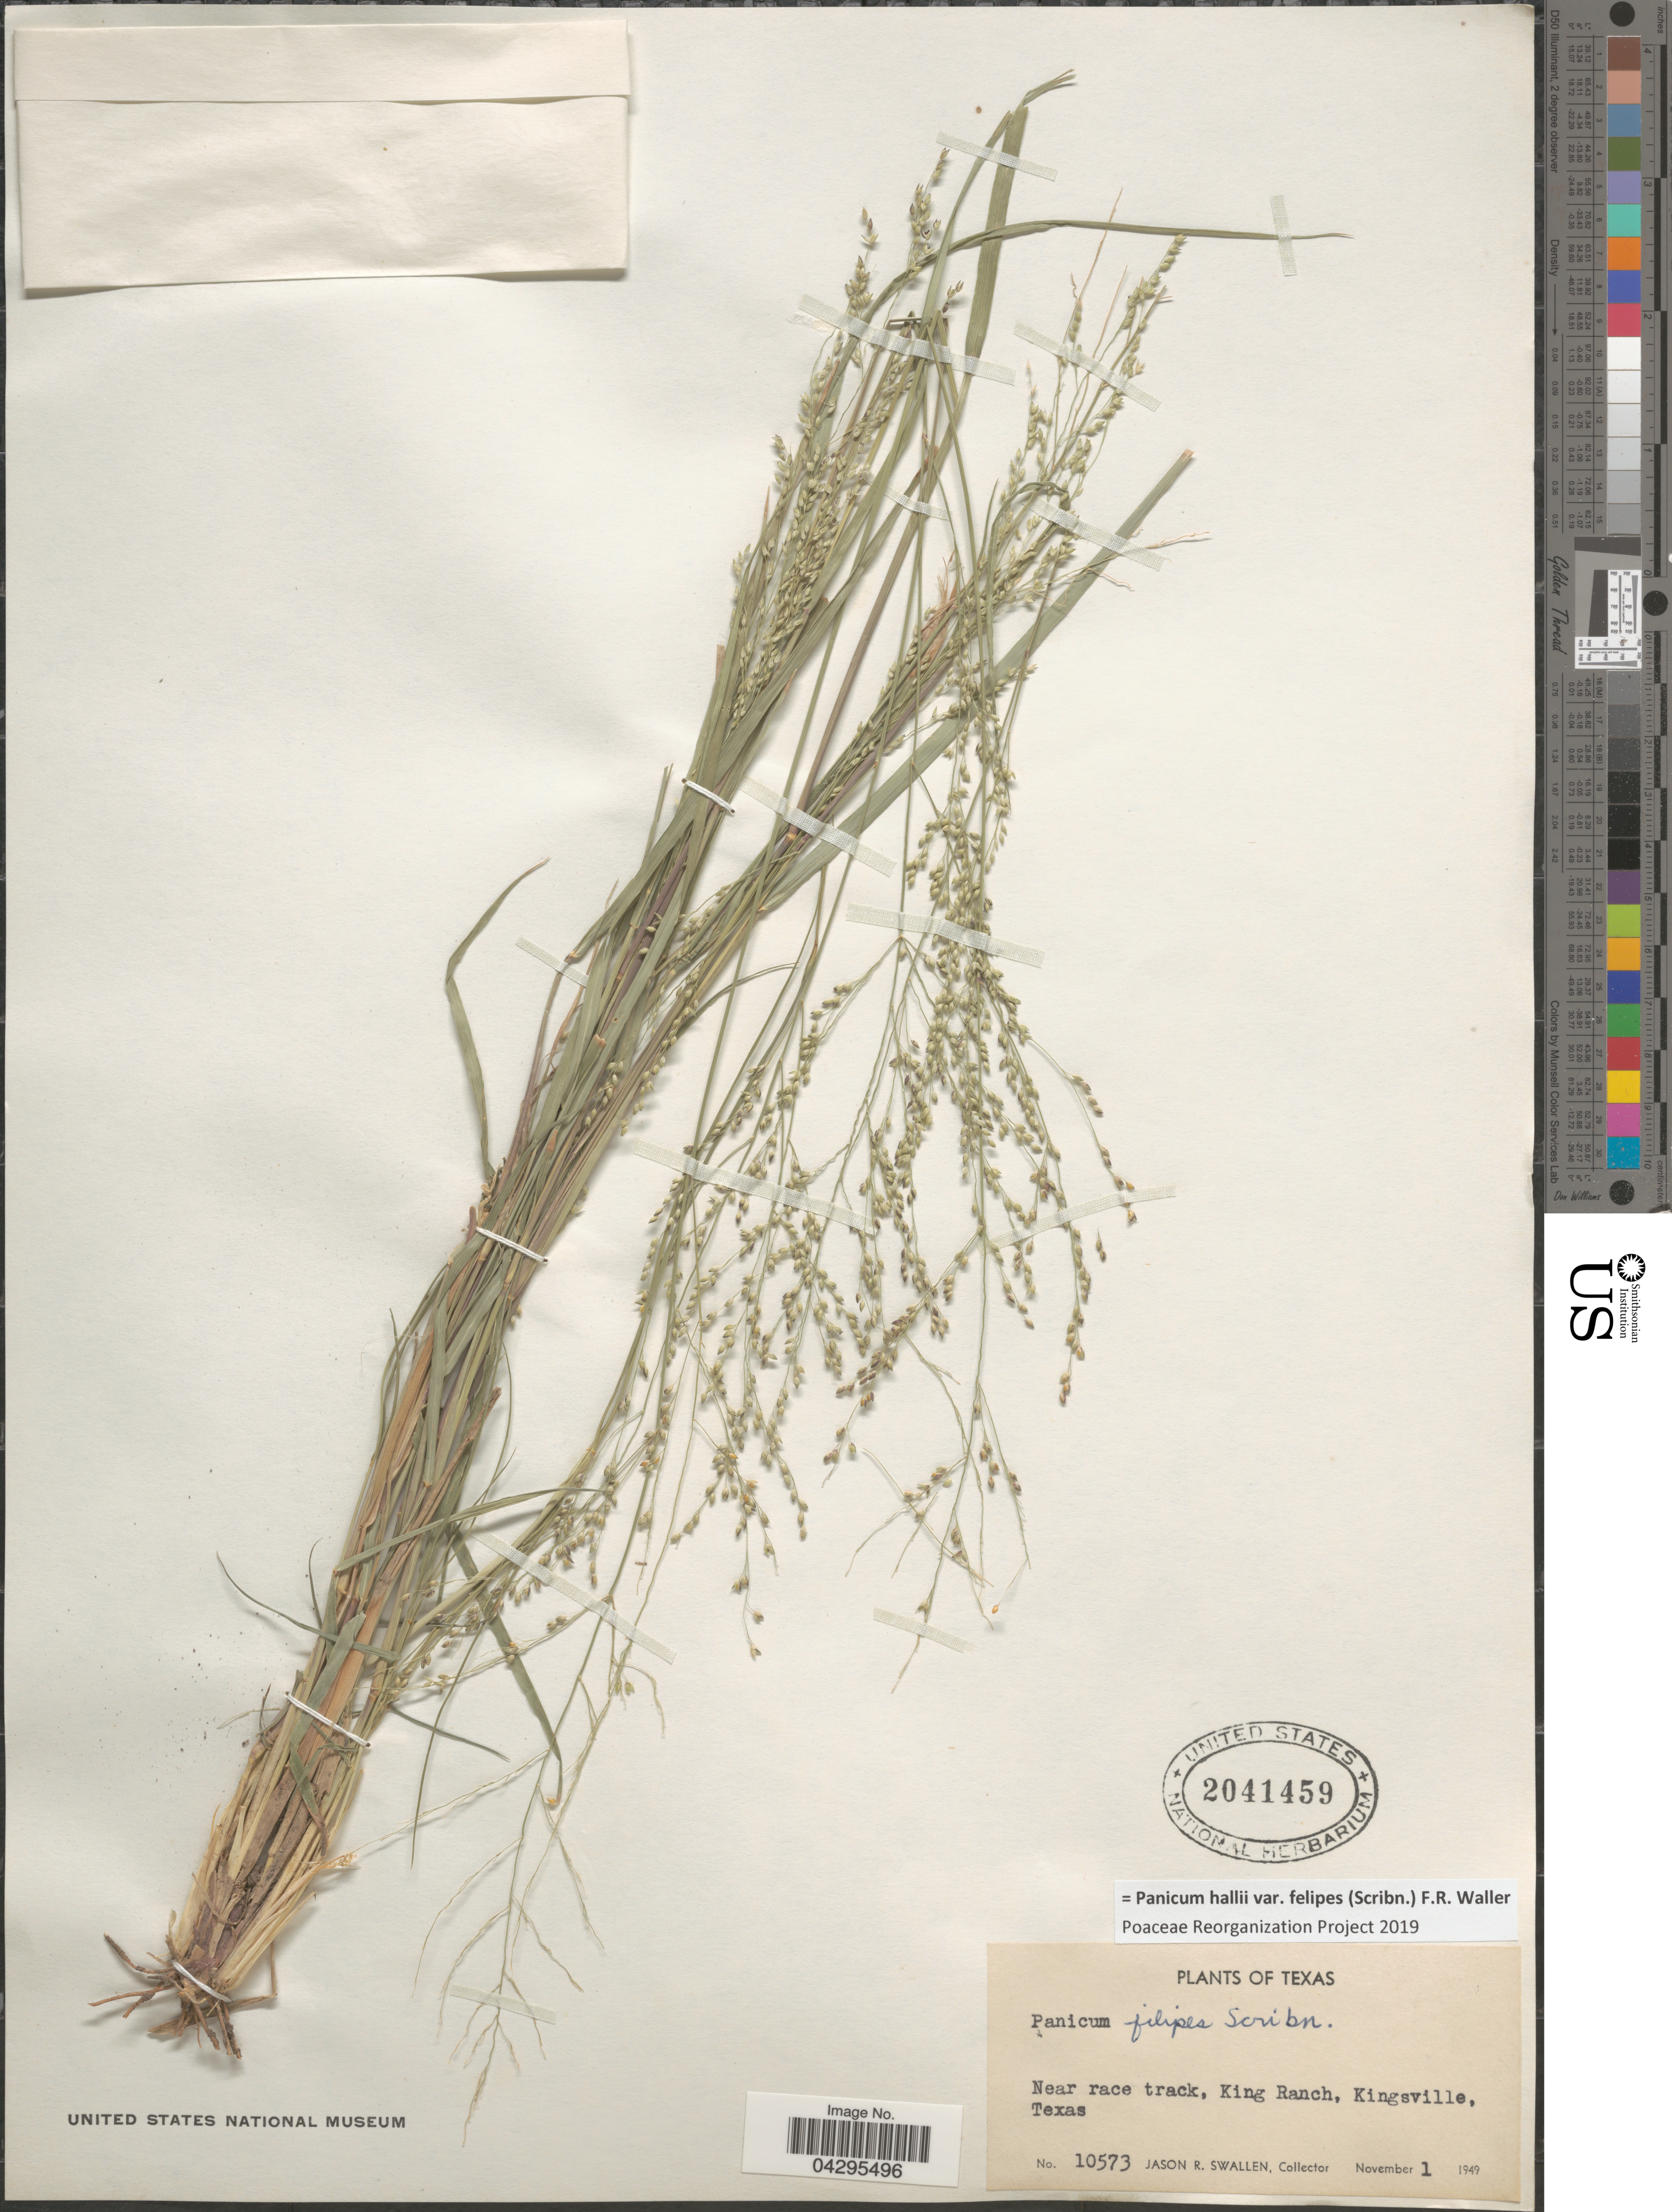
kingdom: Plantae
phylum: Tracheophyta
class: Liliopsida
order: Poales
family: Poaceae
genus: Panicum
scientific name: Panicum hallii var. felipes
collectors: J. R. Swallen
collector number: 10573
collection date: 1949-11-01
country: United States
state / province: Texas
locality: Near race track, King Ranch, Kingsville.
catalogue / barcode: US 2041459